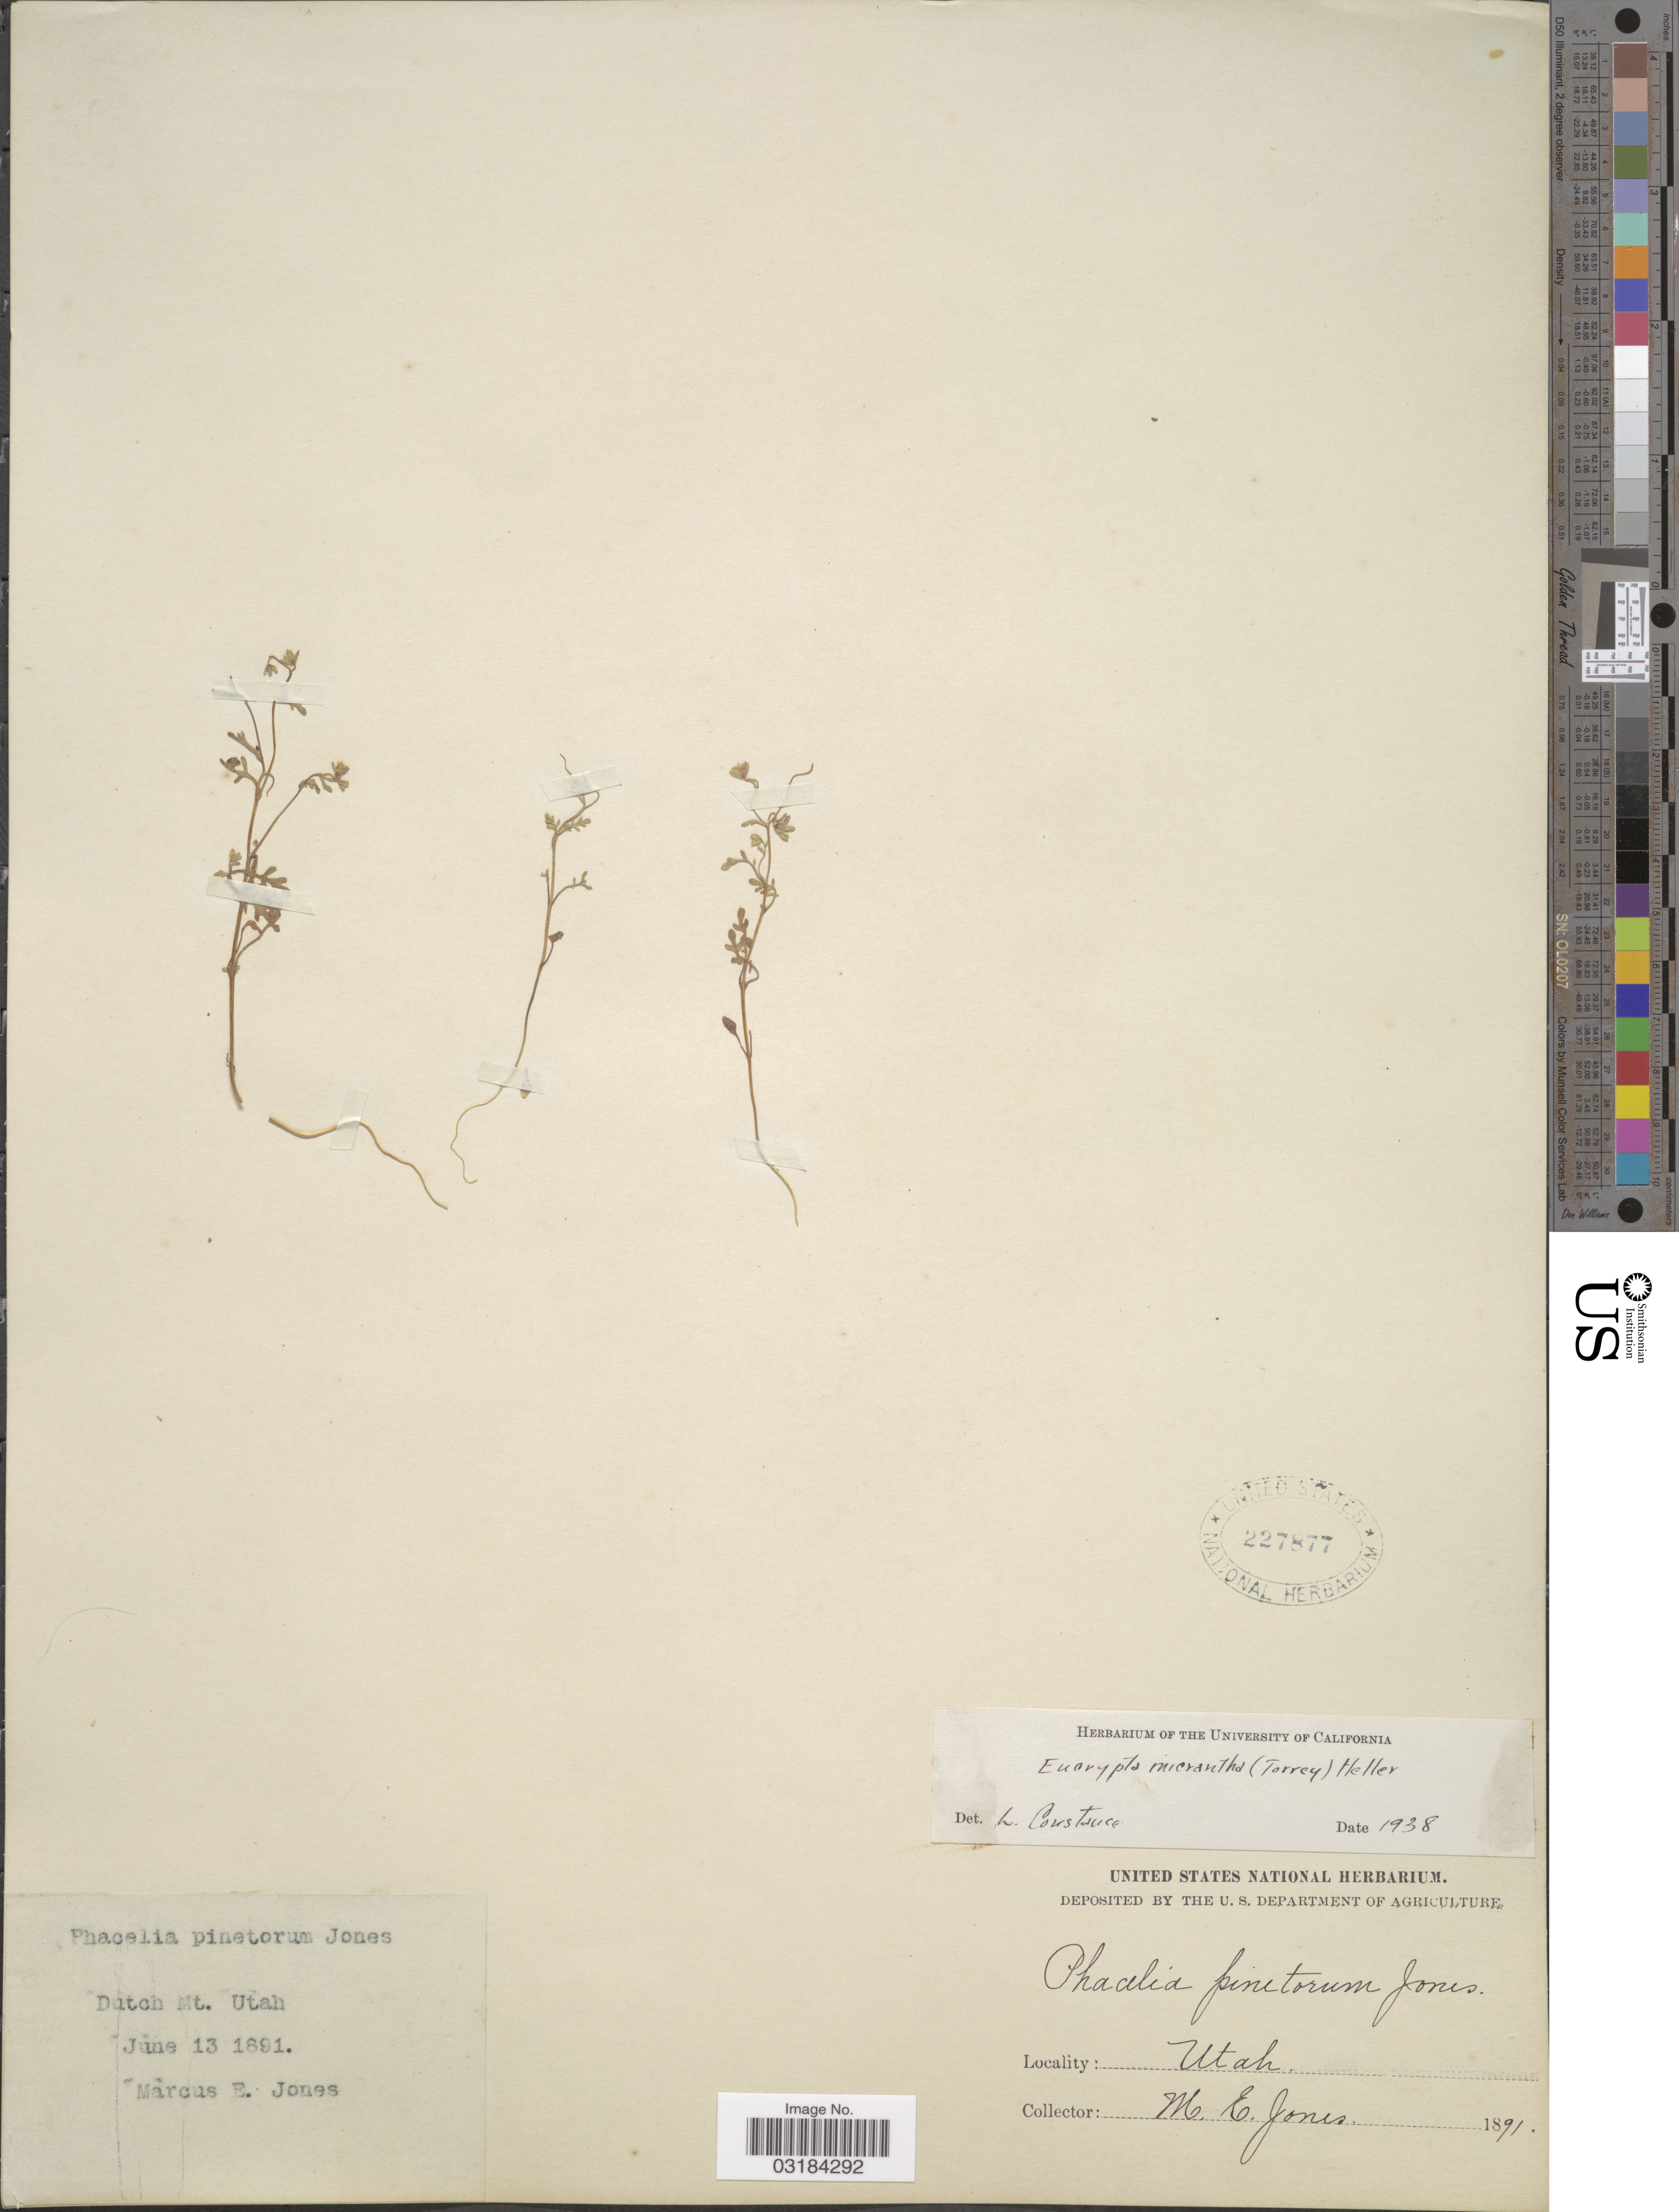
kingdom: Plantae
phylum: Tracheophyta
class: Magnoliopsida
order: Boraginales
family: Hydrophyllaceae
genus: Eucrypta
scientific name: Eucrypta micrantha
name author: (Torr.) A. Heller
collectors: M. E. Jones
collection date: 1891-06-13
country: United States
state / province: Utah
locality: Dutch Mt.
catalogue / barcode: US 227877